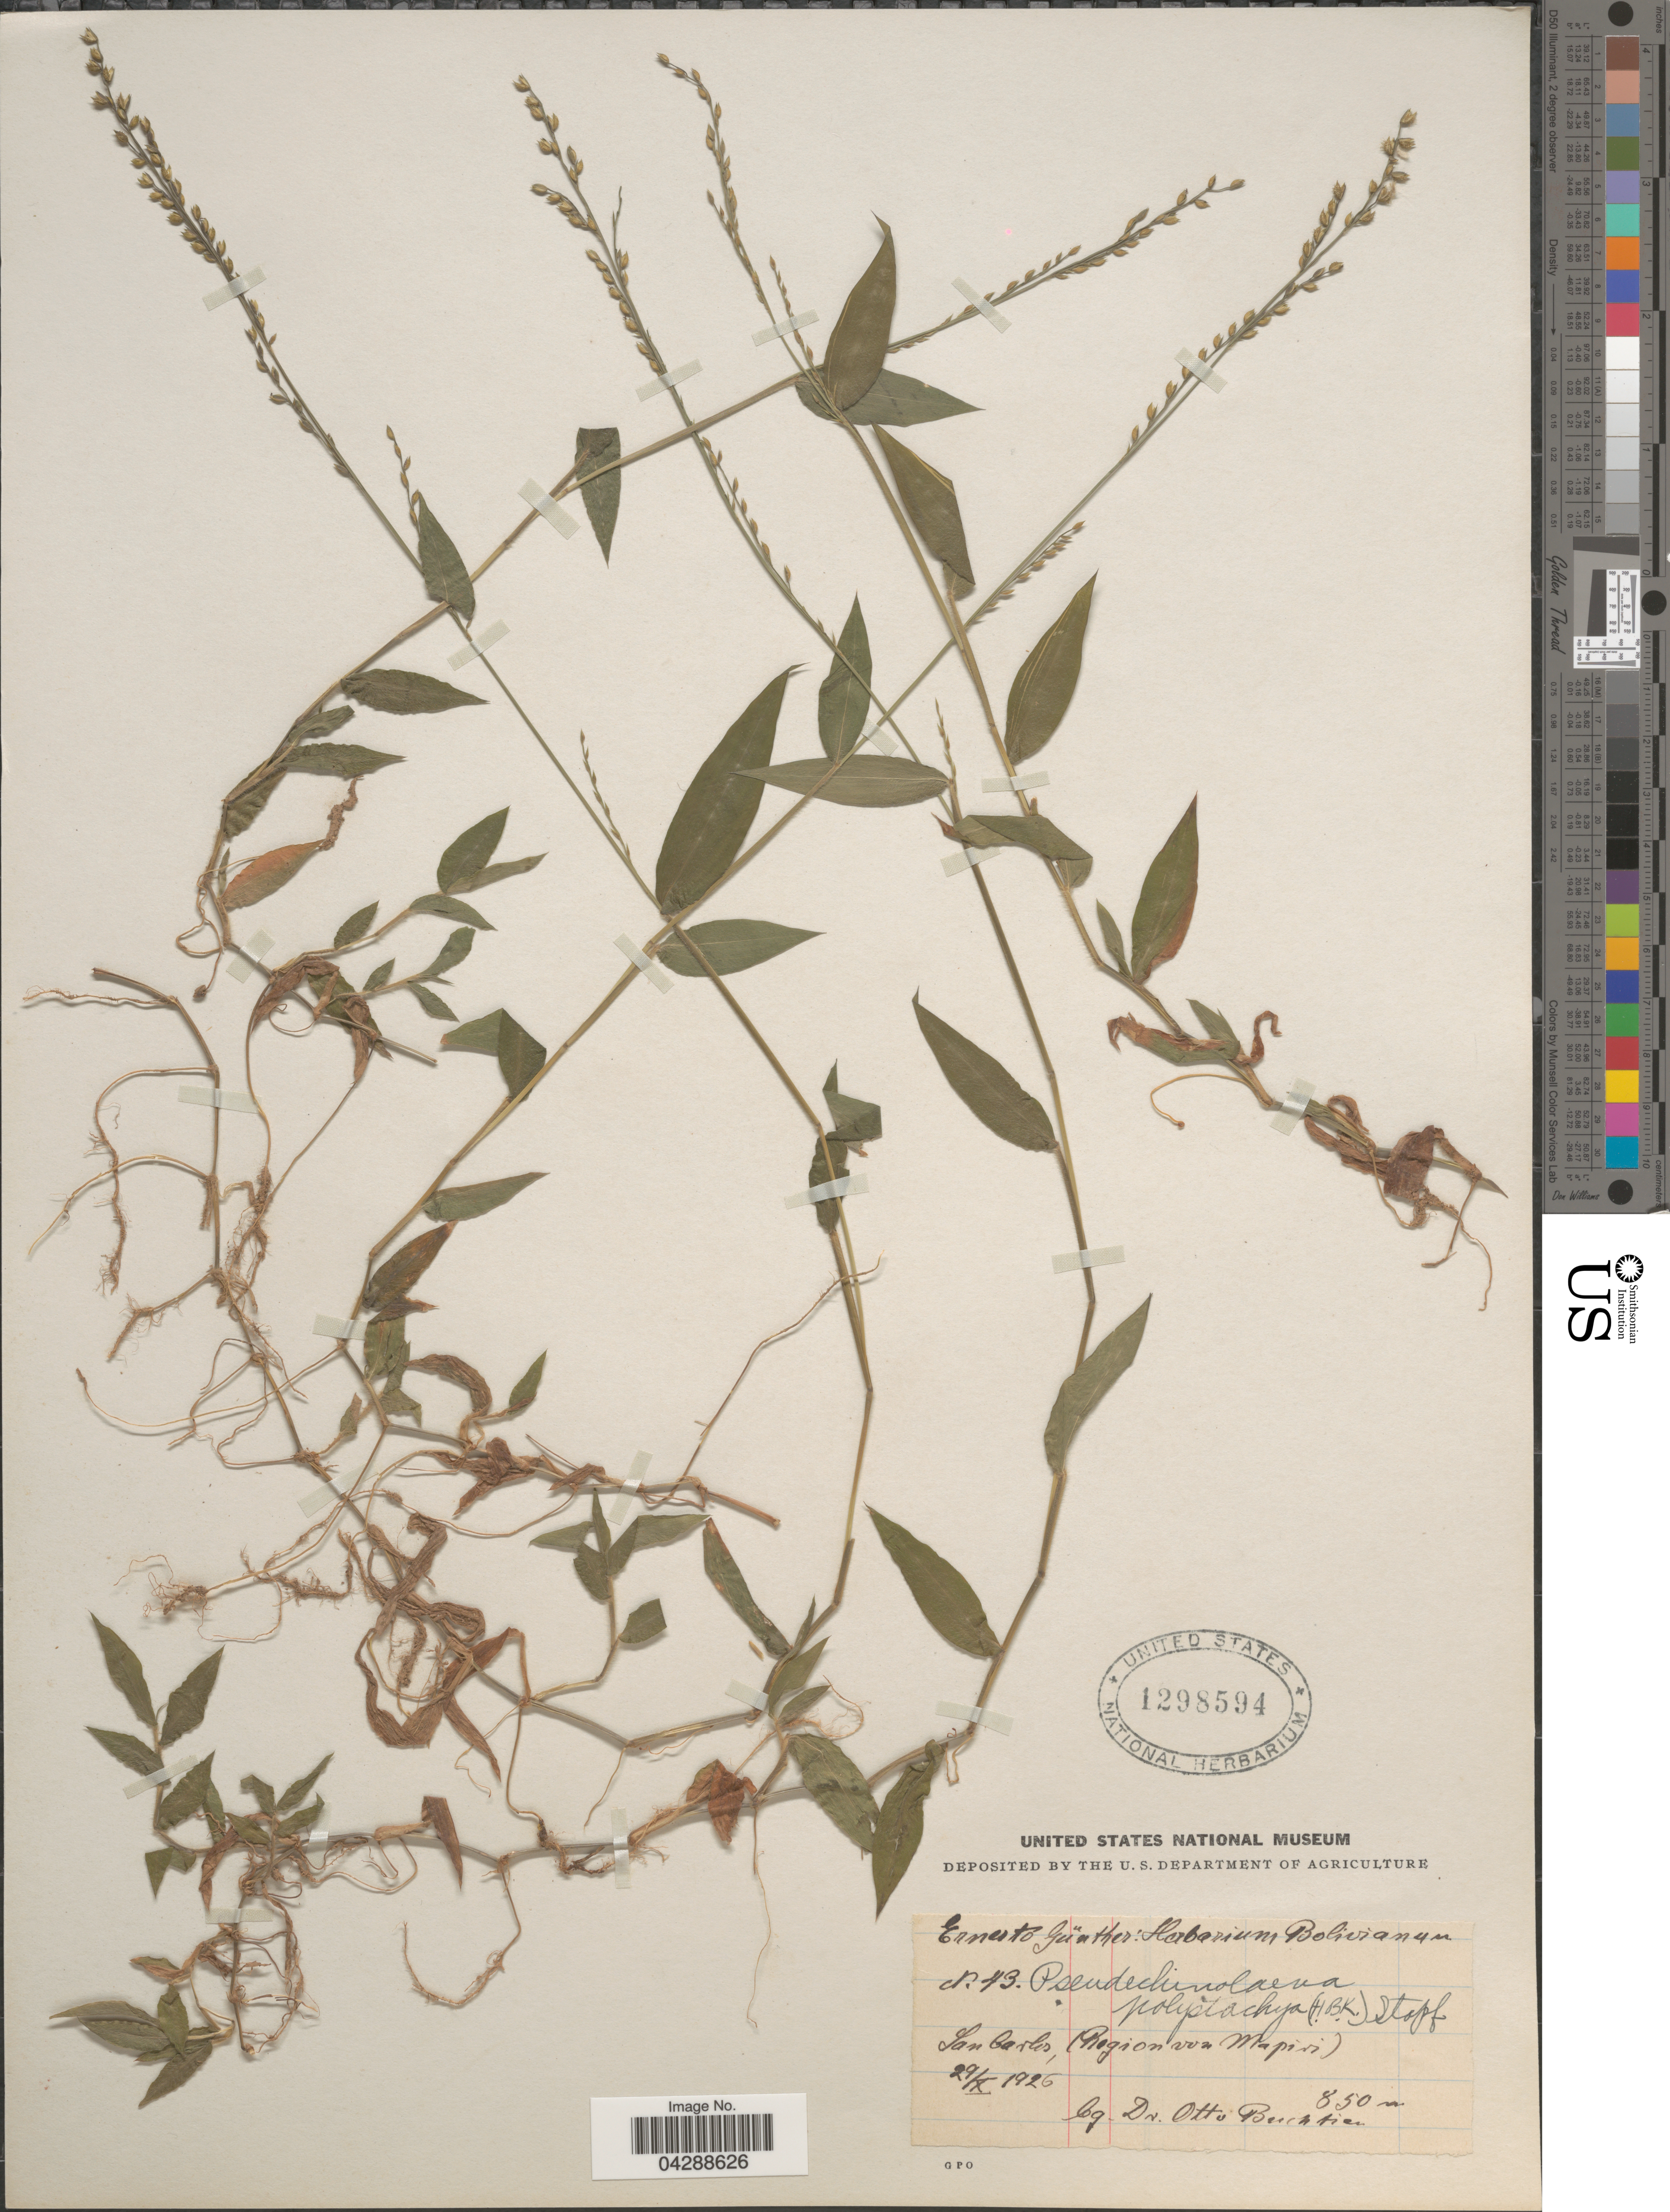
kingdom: Plantae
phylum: Tracheophyta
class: Liliopsida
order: Poales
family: Poaceae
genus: Pseudechinolaena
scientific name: Pseudechinolaena polystachya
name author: (Kunth) Stapf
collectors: O. Buchtien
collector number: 43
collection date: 1926-10-29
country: Bolivia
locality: San Carlos, (Region von Mapiri).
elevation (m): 850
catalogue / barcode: US 1298594